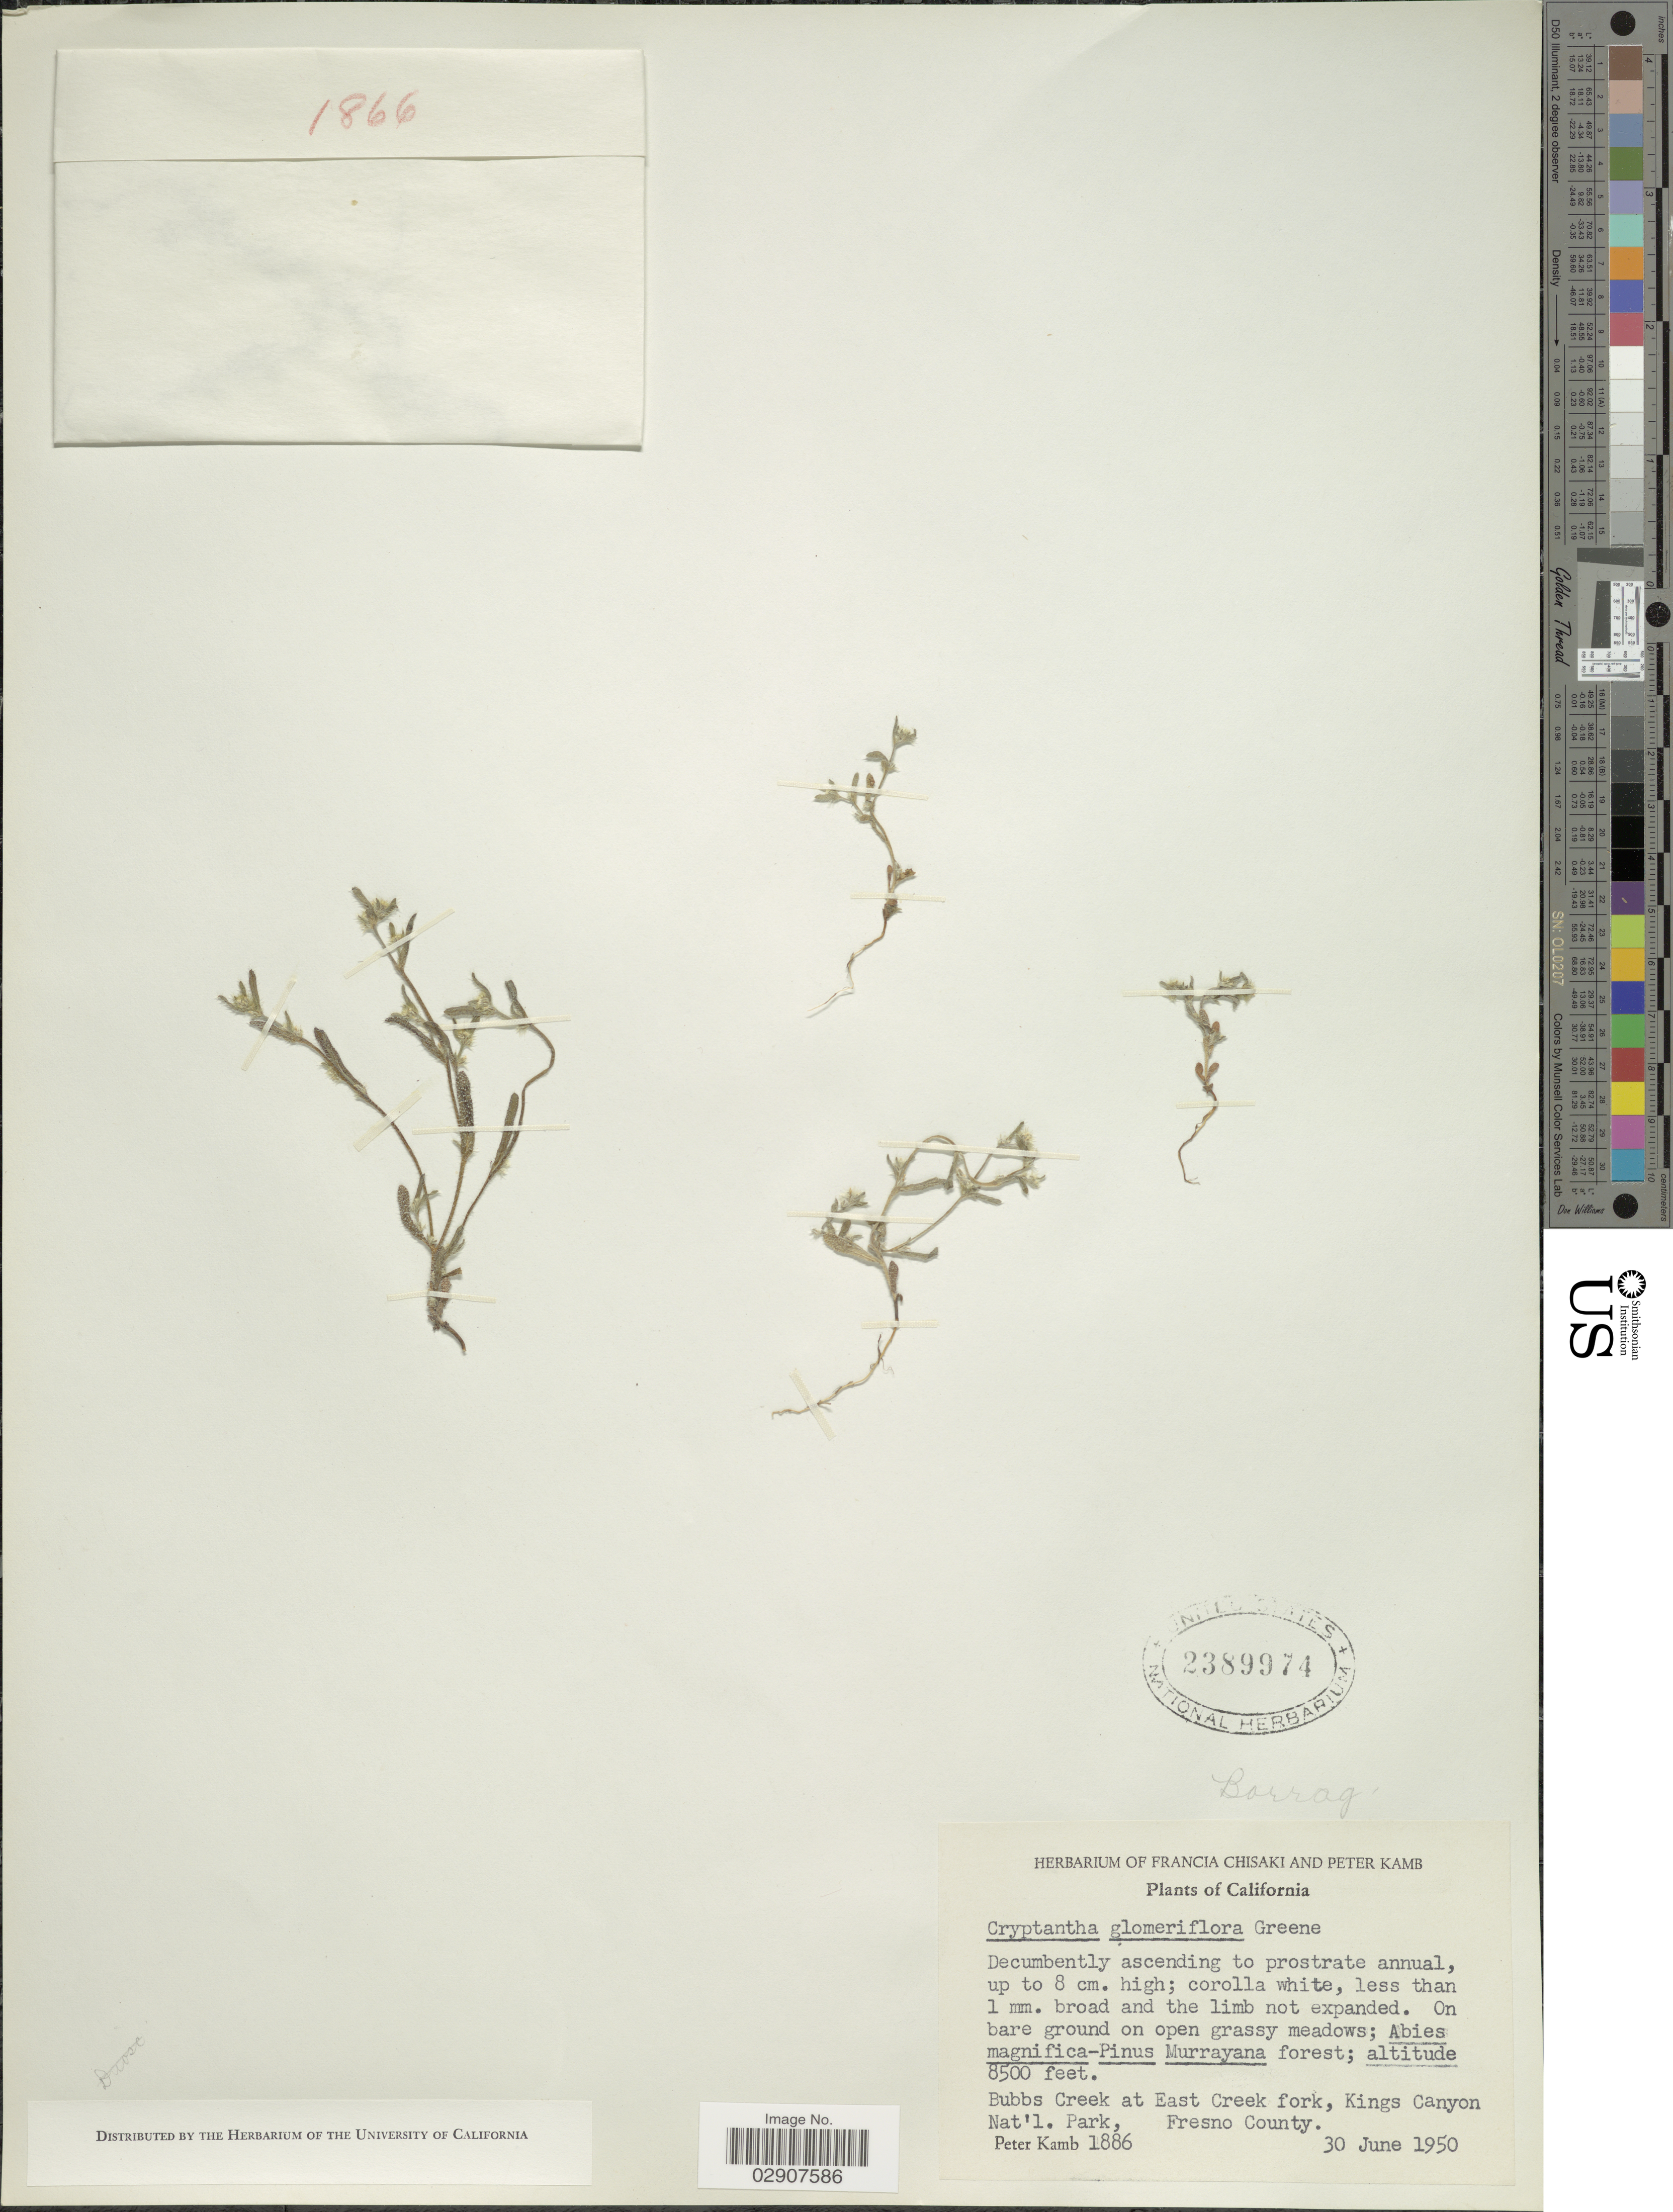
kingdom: Plantae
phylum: Tracheophyta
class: Magnoliopsida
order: Boraginales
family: Boraginaceae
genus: Cryptantha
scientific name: Cryptantha glomeriflora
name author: S.W. Greene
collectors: P. Kamb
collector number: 1886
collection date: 1950-06-30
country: United States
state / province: California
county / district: Fresno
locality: Bubbs Creek at East Creek fork, Kings Canyon Nat'l Park, Fresno County.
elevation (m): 2591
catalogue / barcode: US 2389974